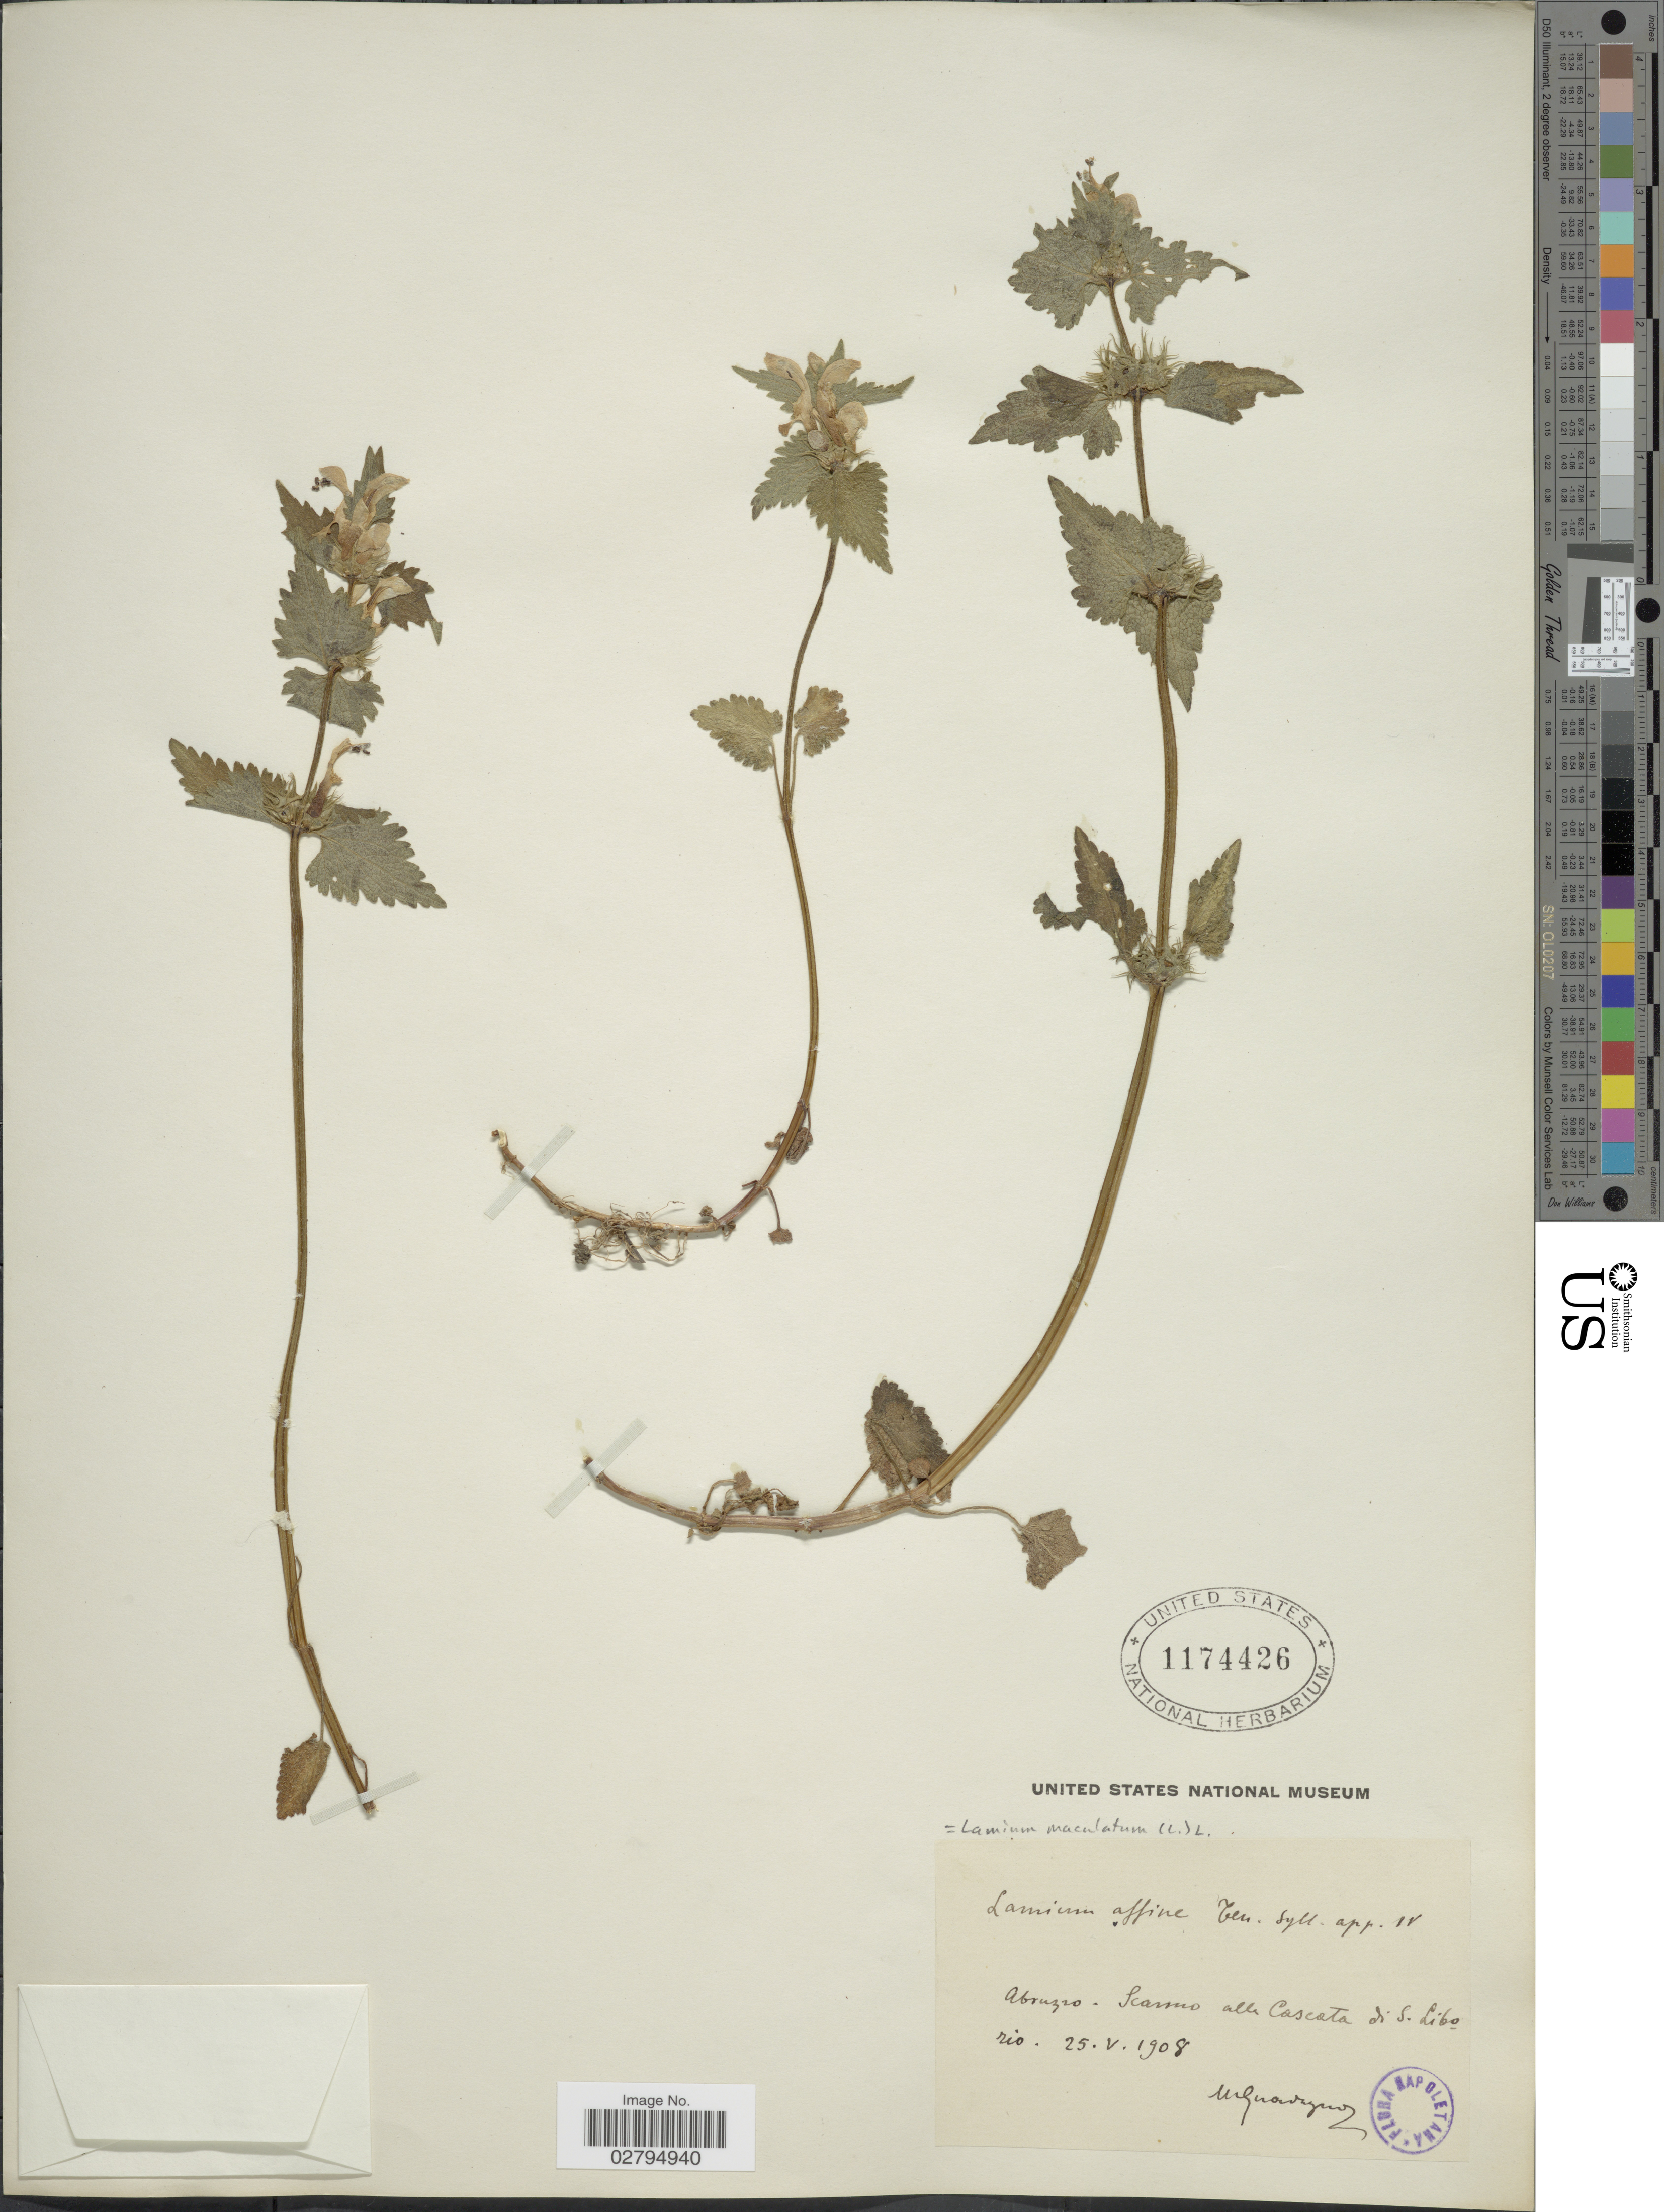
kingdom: Plantae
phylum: Tracheophyta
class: Magnoliopsida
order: Lamiales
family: Lamiaceae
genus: Lamium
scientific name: Lamium maculatum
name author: (L.) L.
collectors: M. Guadagno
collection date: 1908-05-25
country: Italy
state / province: Abruzzo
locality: Scanno alle Cascata di S. Liborio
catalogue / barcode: US 1174426